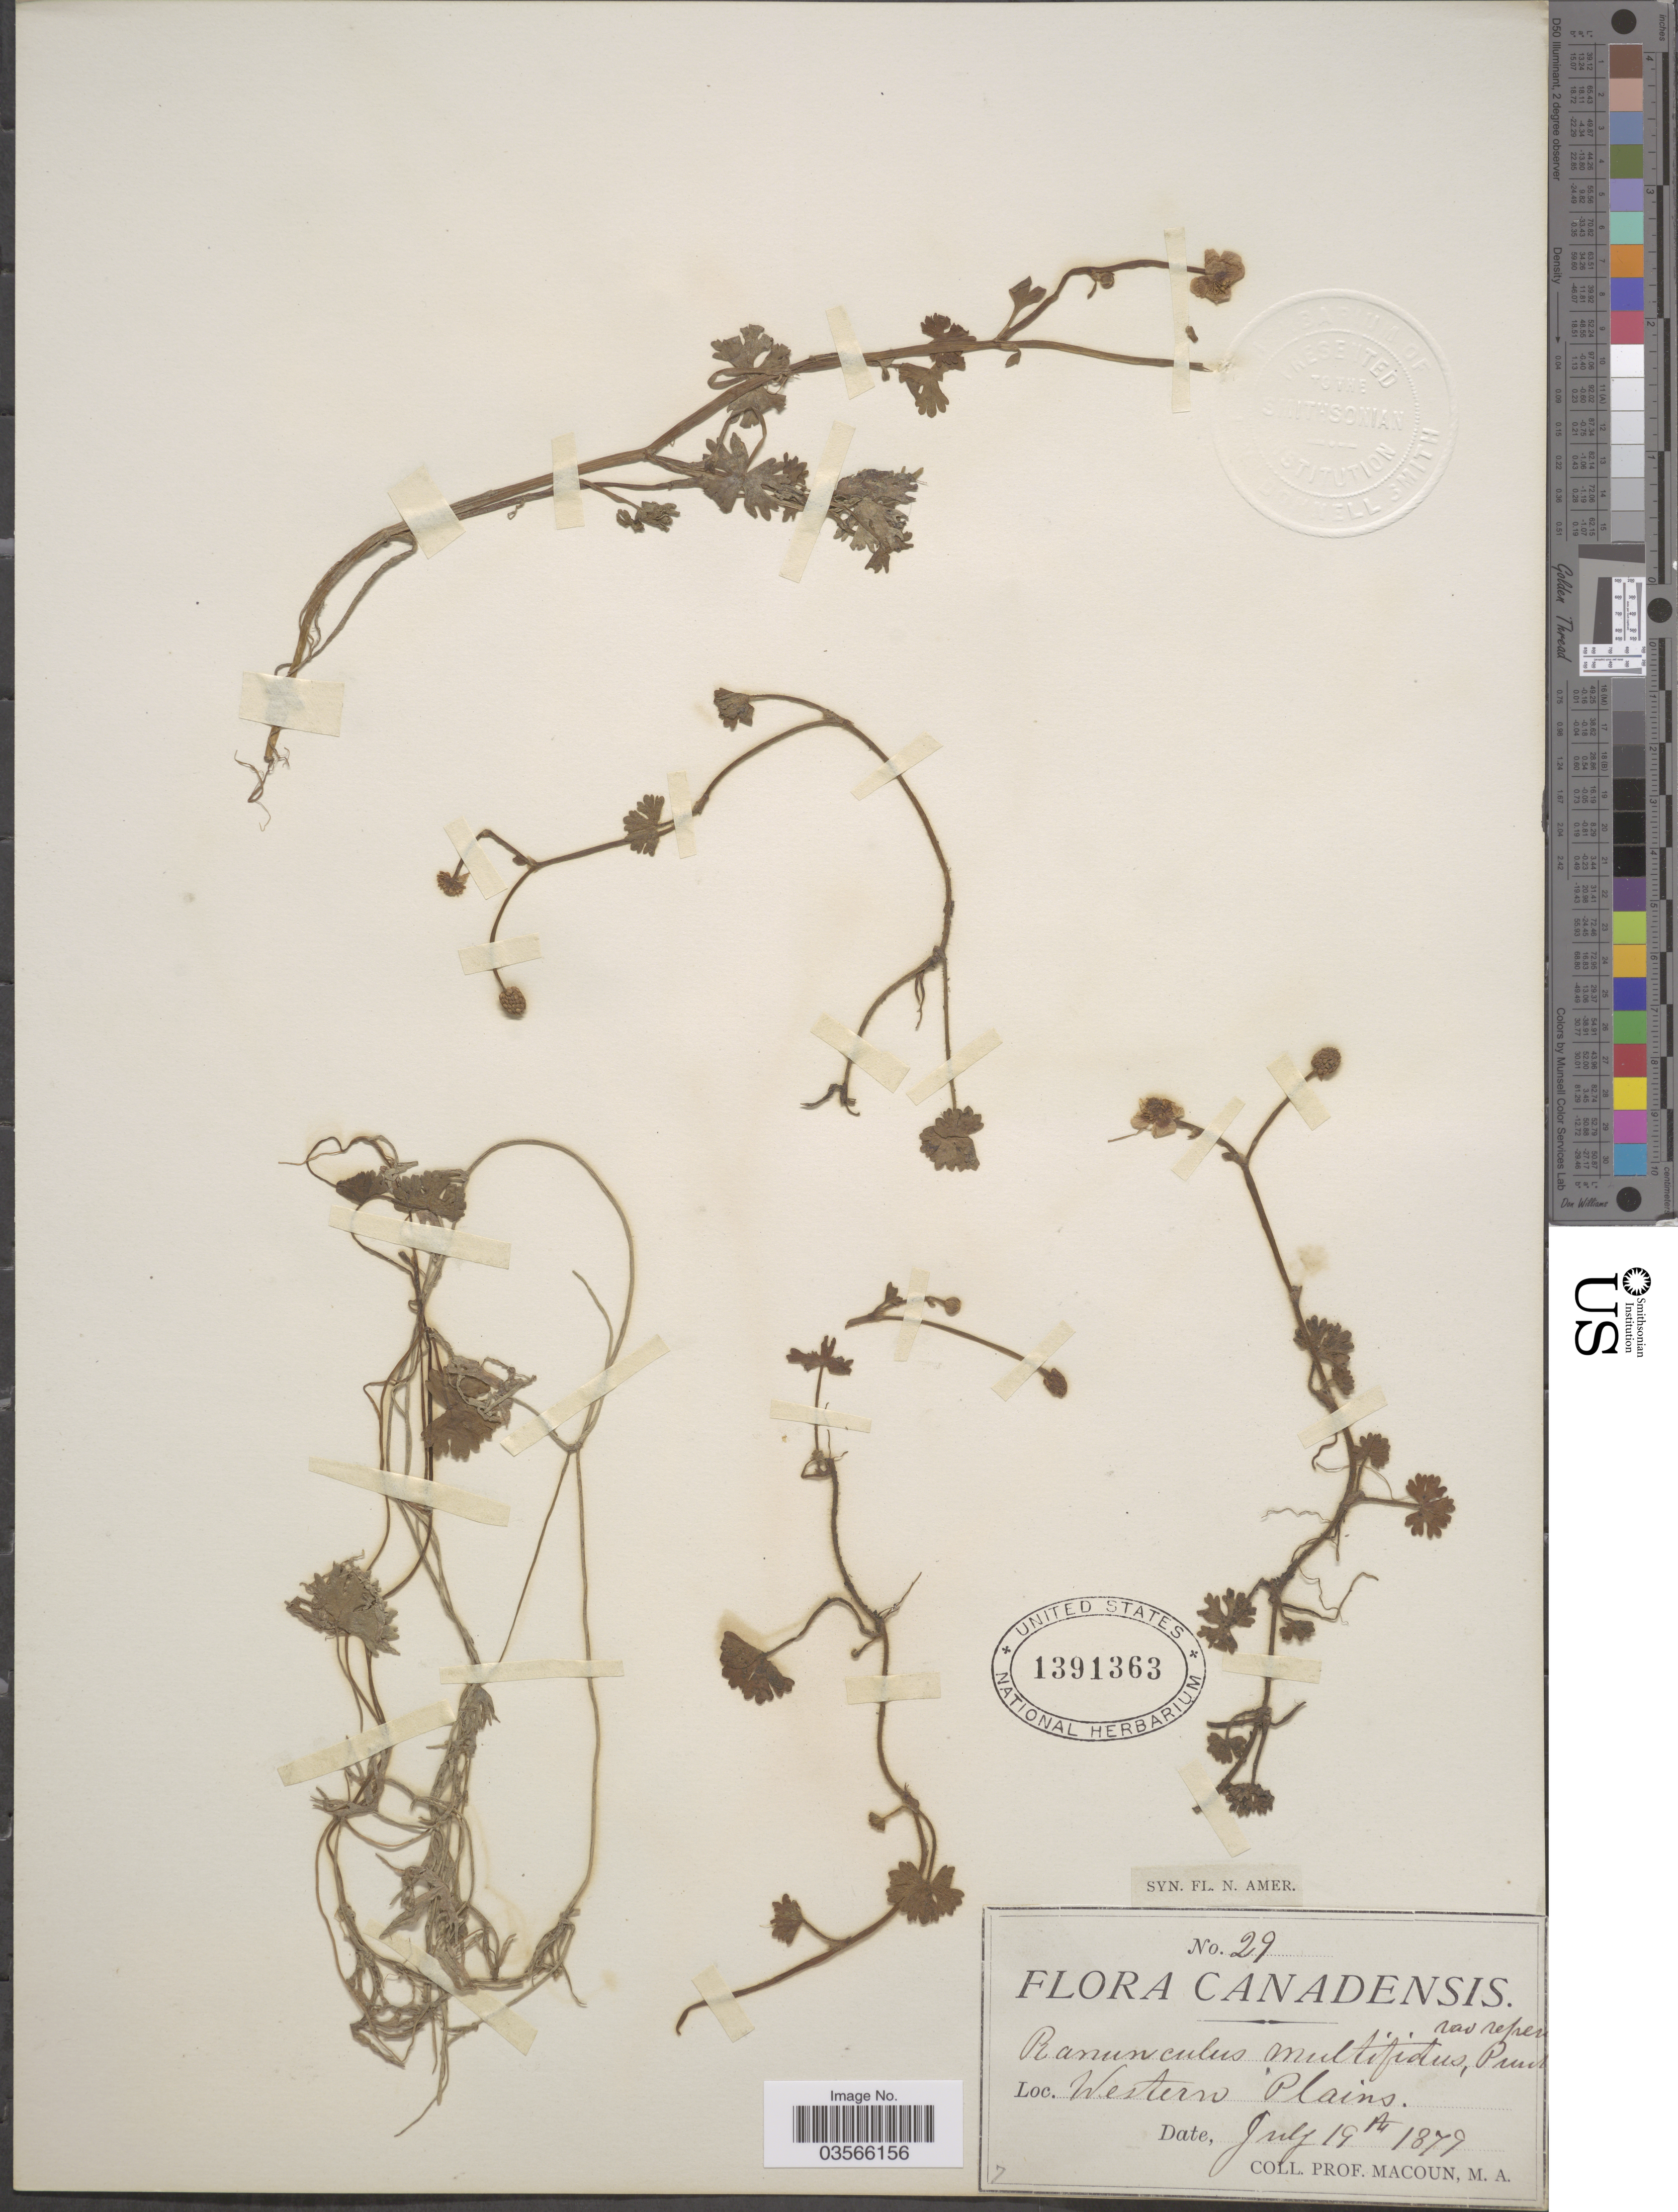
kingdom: Plantae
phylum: Tracheophyta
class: Magnoliopsida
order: Ranunculales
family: Ranunculaceae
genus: Ranunculus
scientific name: Ranunculus flabellaris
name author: Raf.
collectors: -- Macoun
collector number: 29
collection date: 1879-07-19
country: Canada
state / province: Saskatchewan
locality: Western Plains.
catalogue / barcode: US 1391363